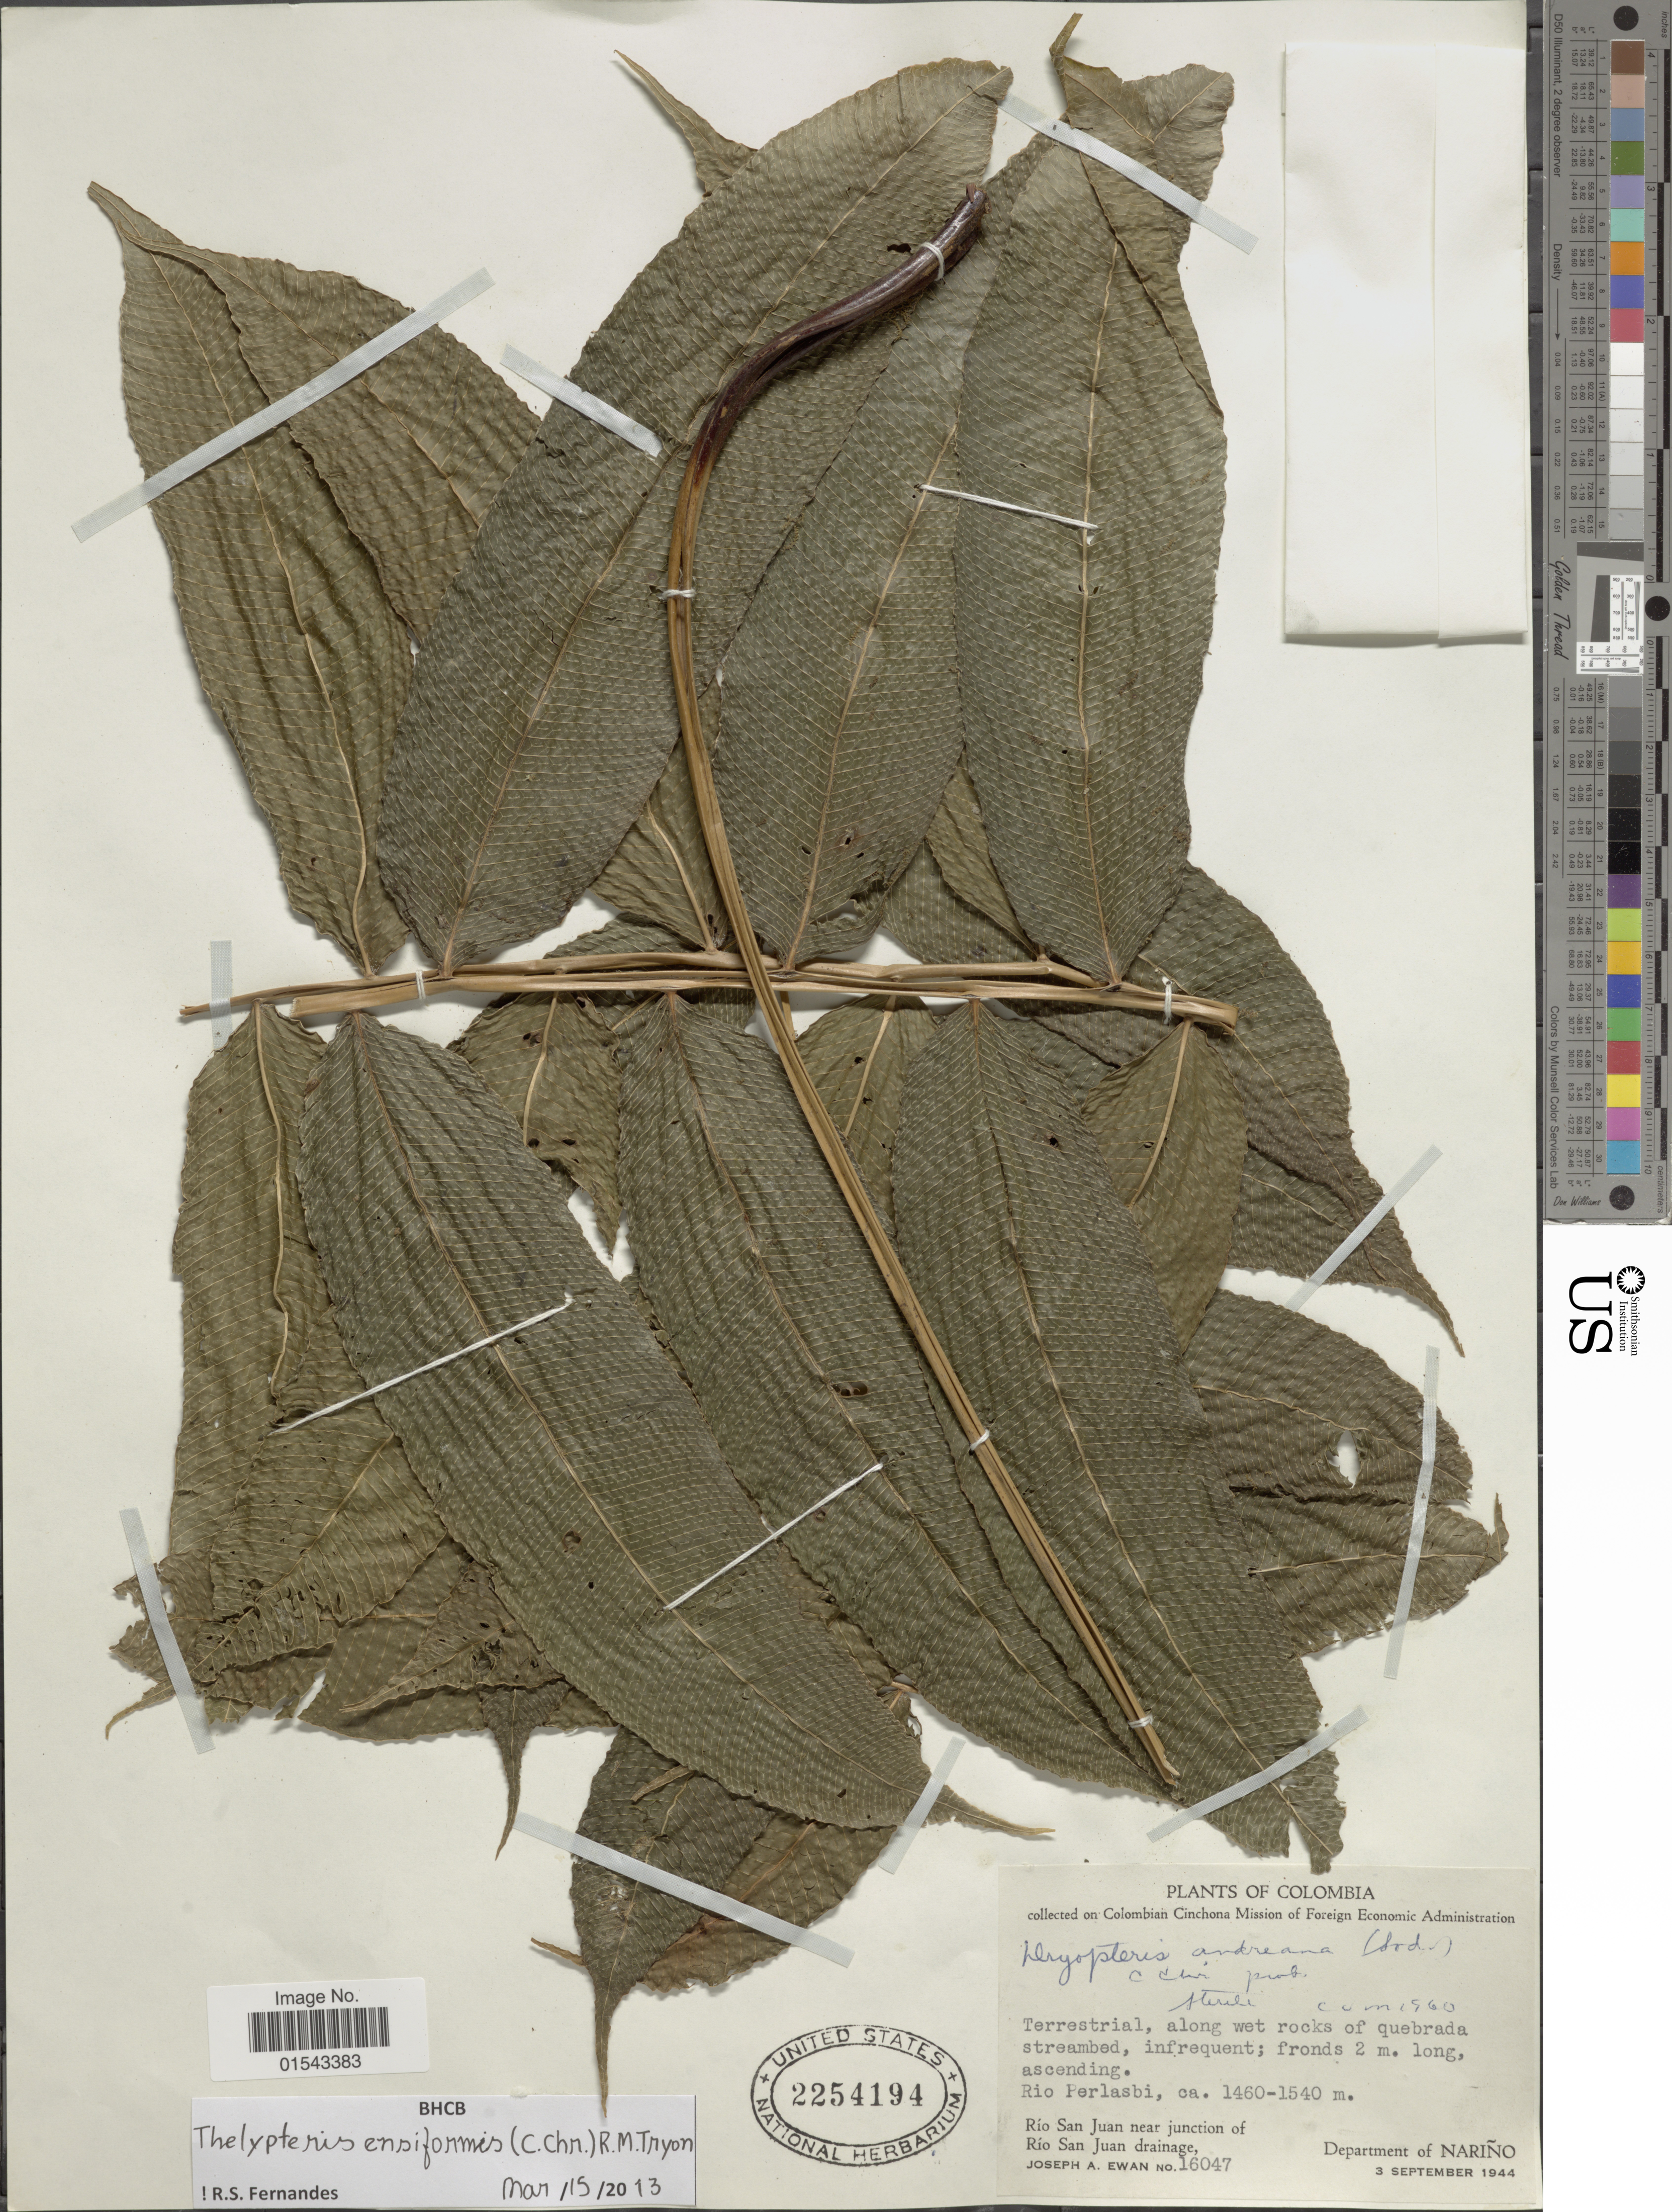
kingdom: Plantae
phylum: Tracheophyta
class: Polypodiopsida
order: Polypodiales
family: Thelypteridaceae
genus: Meniscium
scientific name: Meniscium andreanum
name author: Sodiro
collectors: J. A. Ewan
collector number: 16047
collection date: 1944-09-03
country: Colombia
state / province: Nariño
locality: Rio Perlasbi. Río San Juan near junction of Río San Juan drainage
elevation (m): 1460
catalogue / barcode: US 2254194